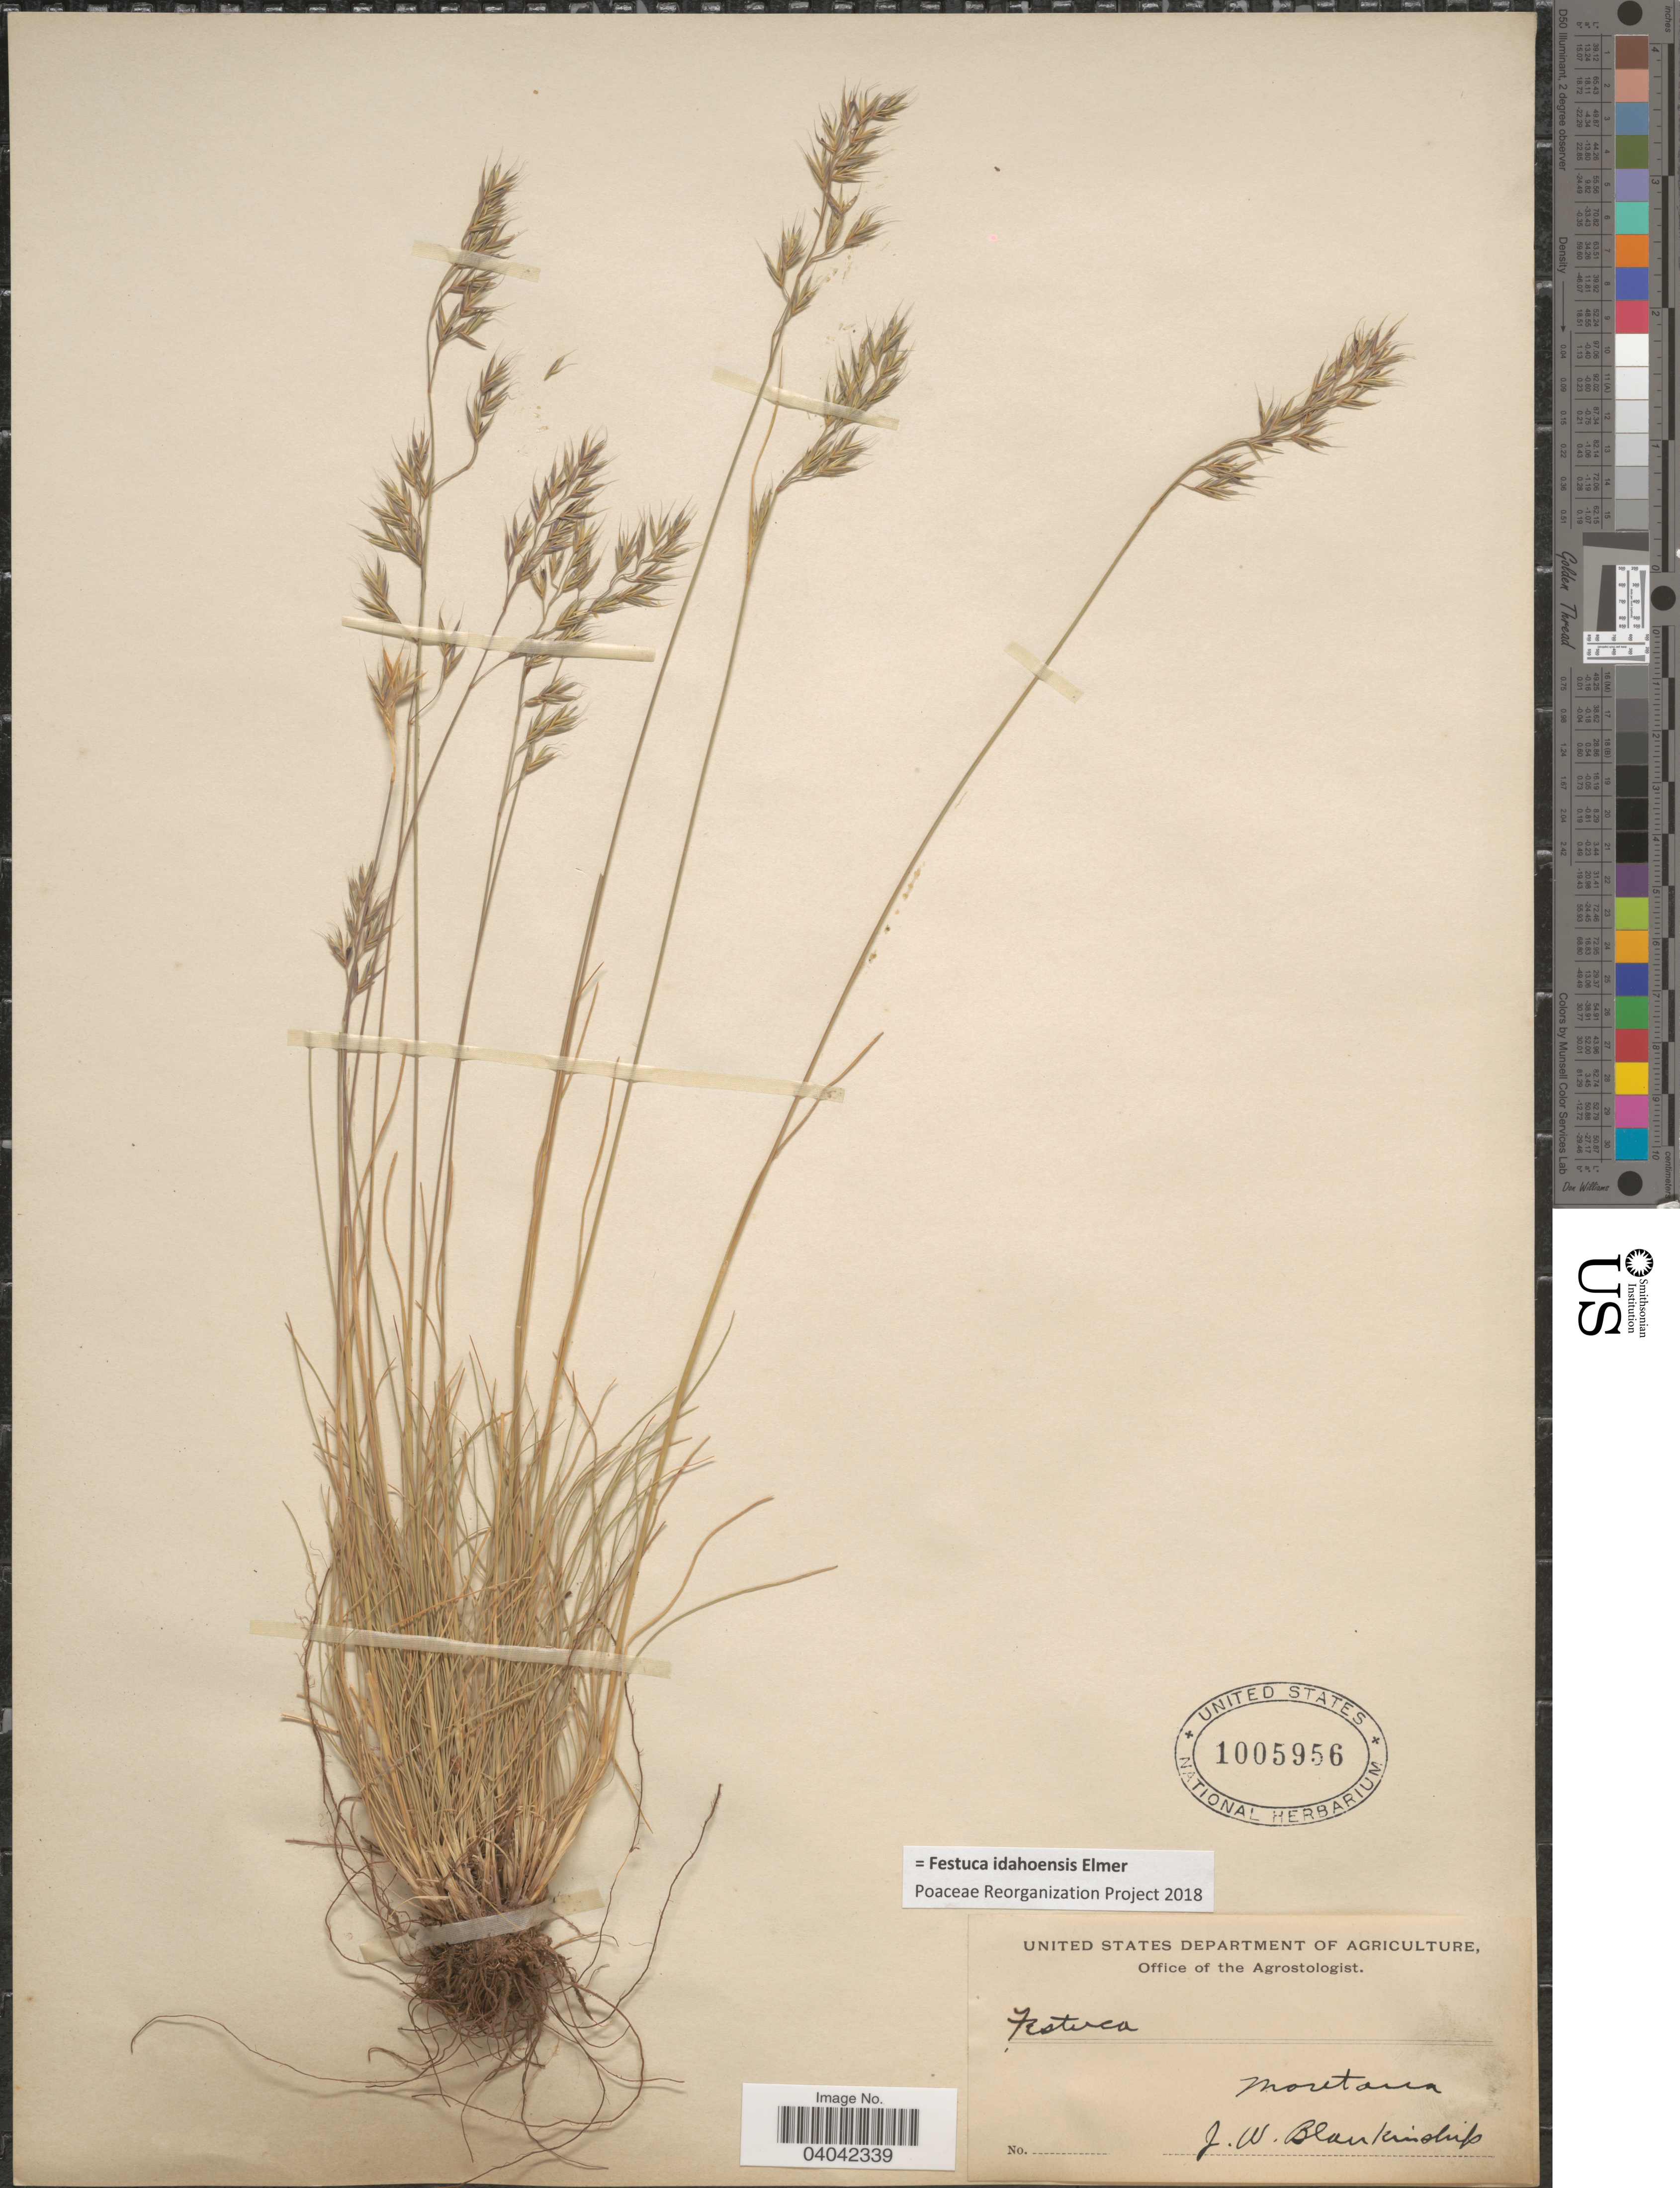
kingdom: Plantae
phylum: Tracheophyta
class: Liliopsida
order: Poales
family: Poaceae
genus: Festuca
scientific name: Festuca idahoensis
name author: Elmer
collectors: J. W. Blankinship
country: United States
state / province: Montana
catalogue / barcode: US 1005956